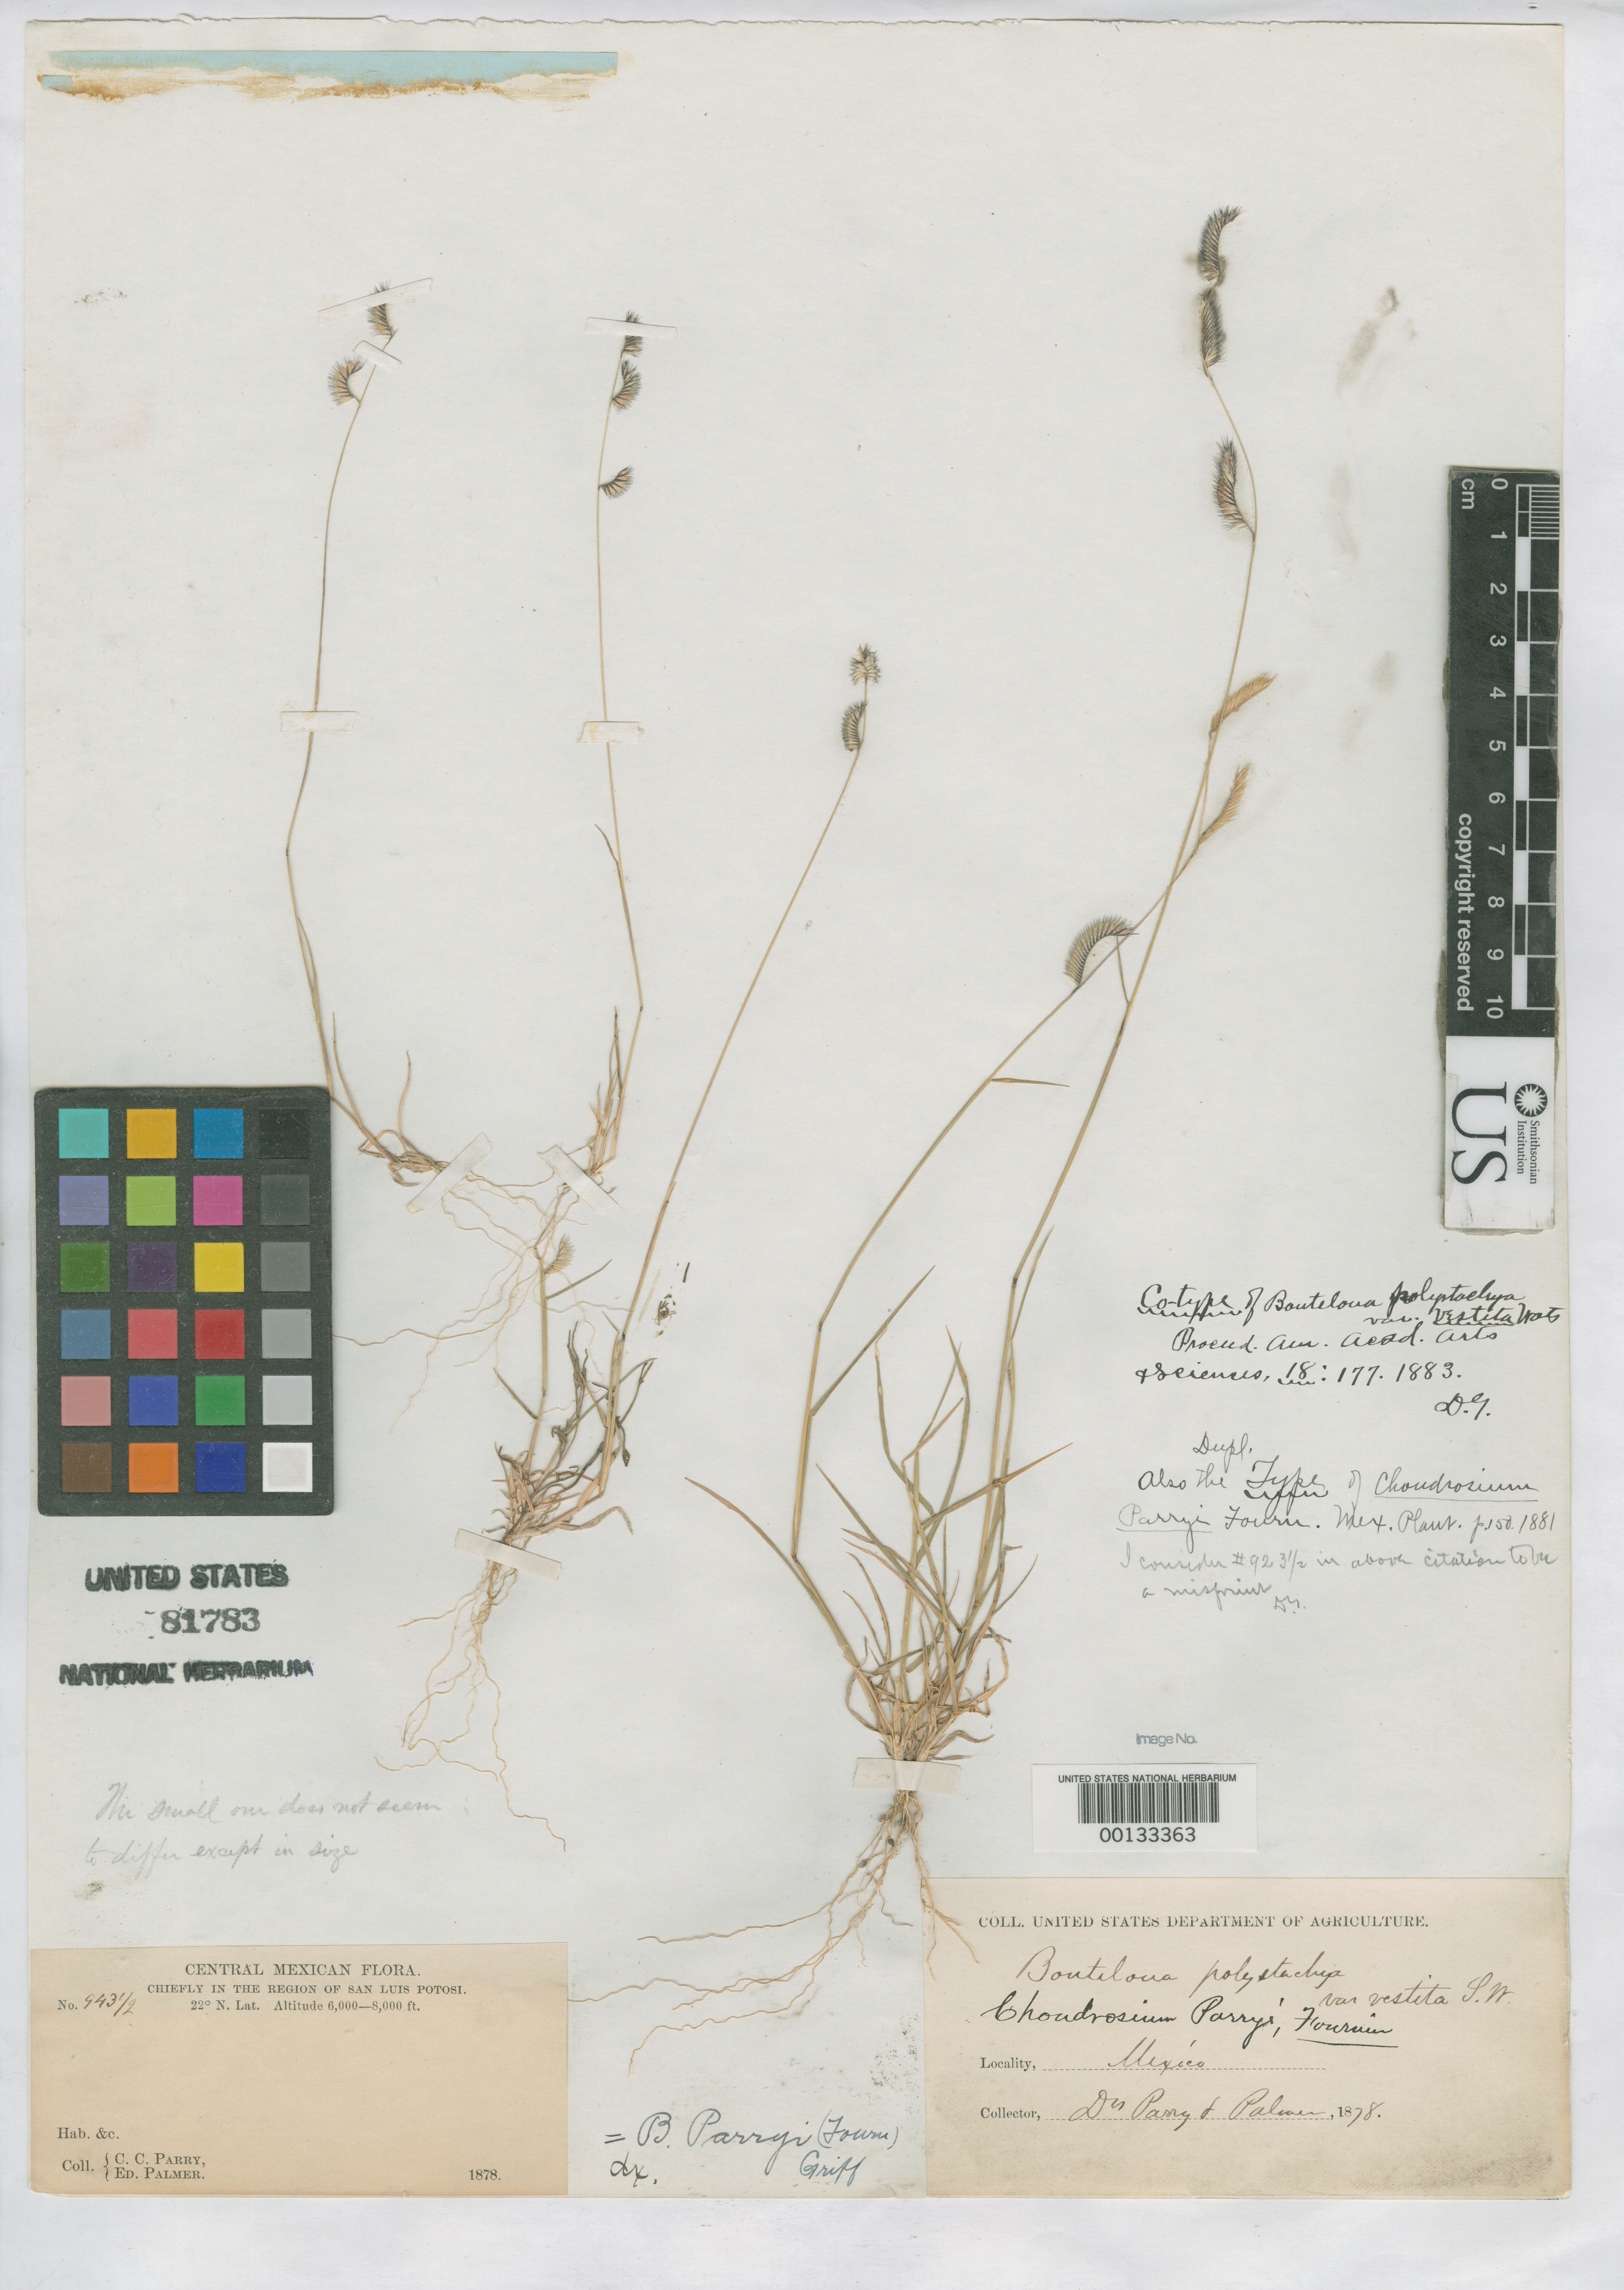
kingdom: Plantae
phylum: Tracheophyta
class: Liliopsida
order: Poales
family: Poaceae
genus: Chondrosum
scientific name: Chondrosum parryi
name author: E. Fourn.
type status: Isotype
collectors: C. C. Parry & E. Palmer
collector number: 943-1/2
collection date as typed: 1878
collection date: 1878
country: Mexico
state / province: San Luis Potosi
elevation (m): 1829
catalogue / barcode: US 81783